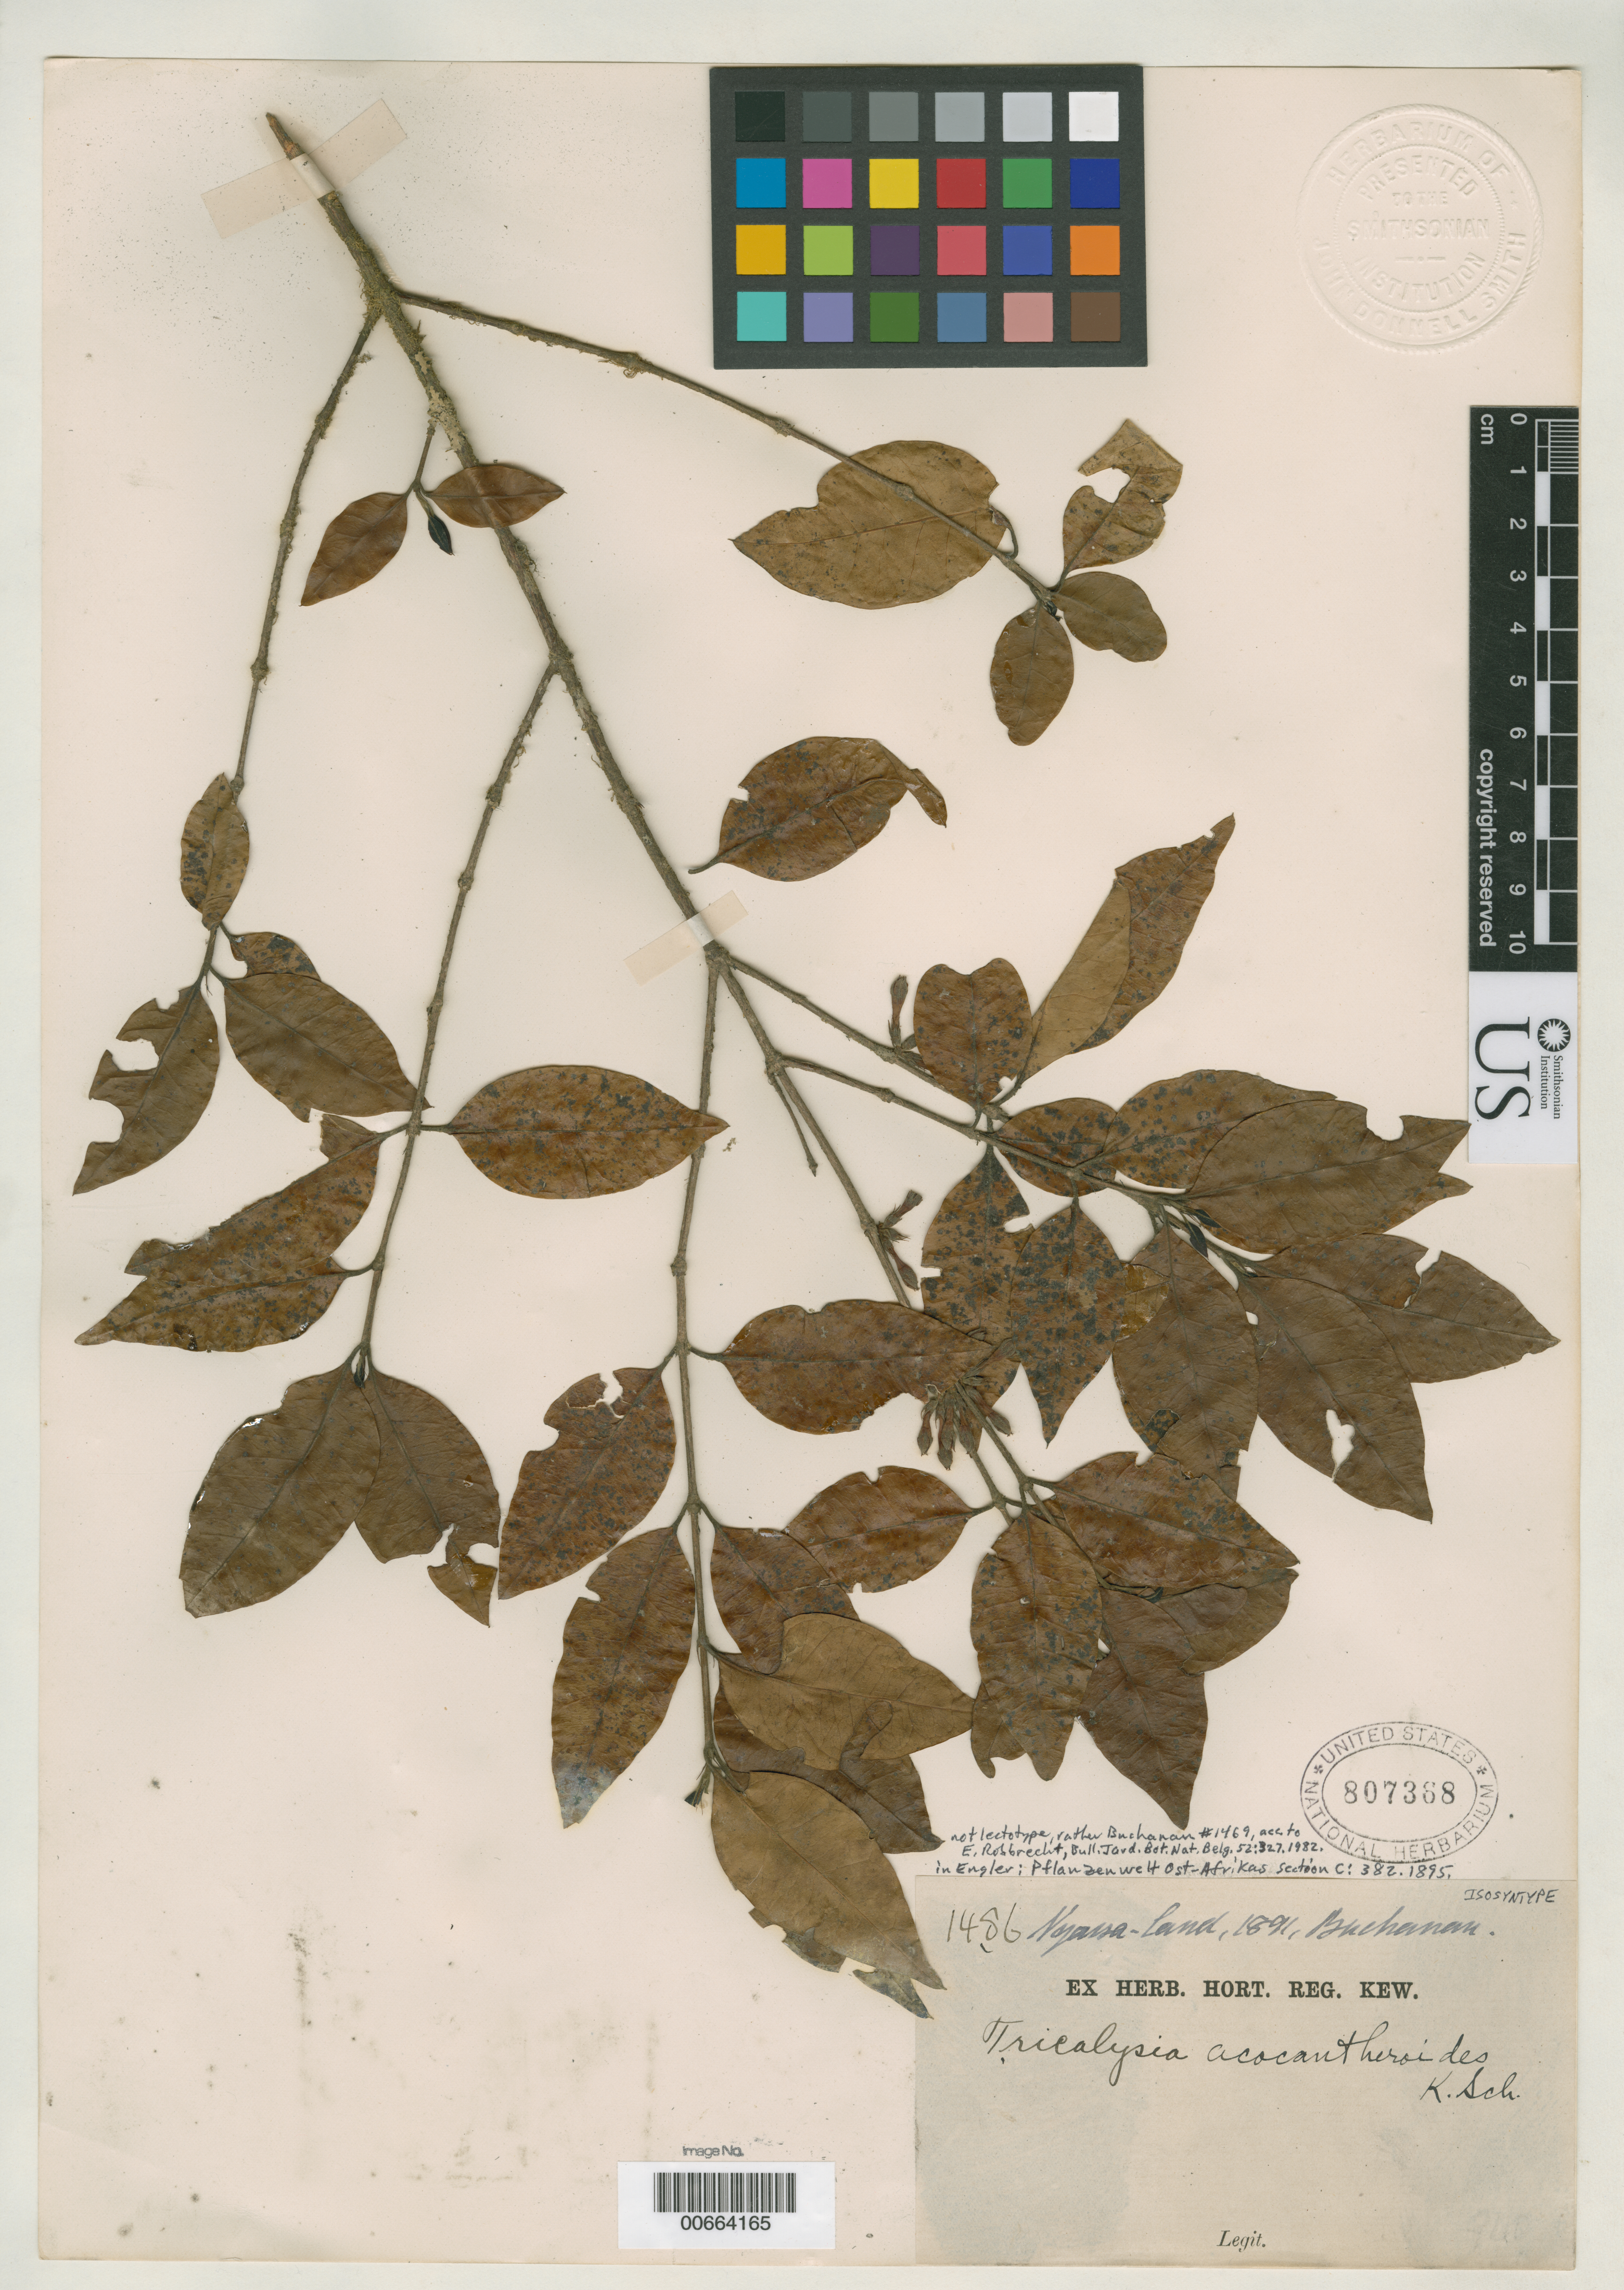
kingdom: Plantae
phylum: Tracheophyta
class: Magnoliopsida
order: Gentianales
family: Rubiaceae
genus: Tricalysia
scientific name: Tricalysia acocantheroides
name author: K. Schum.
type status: Isosyntype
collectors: -. Buchanan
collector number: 1486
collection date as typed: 1891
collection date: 1891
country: Malawi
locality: Nyassa-land.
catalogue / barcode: US 807368